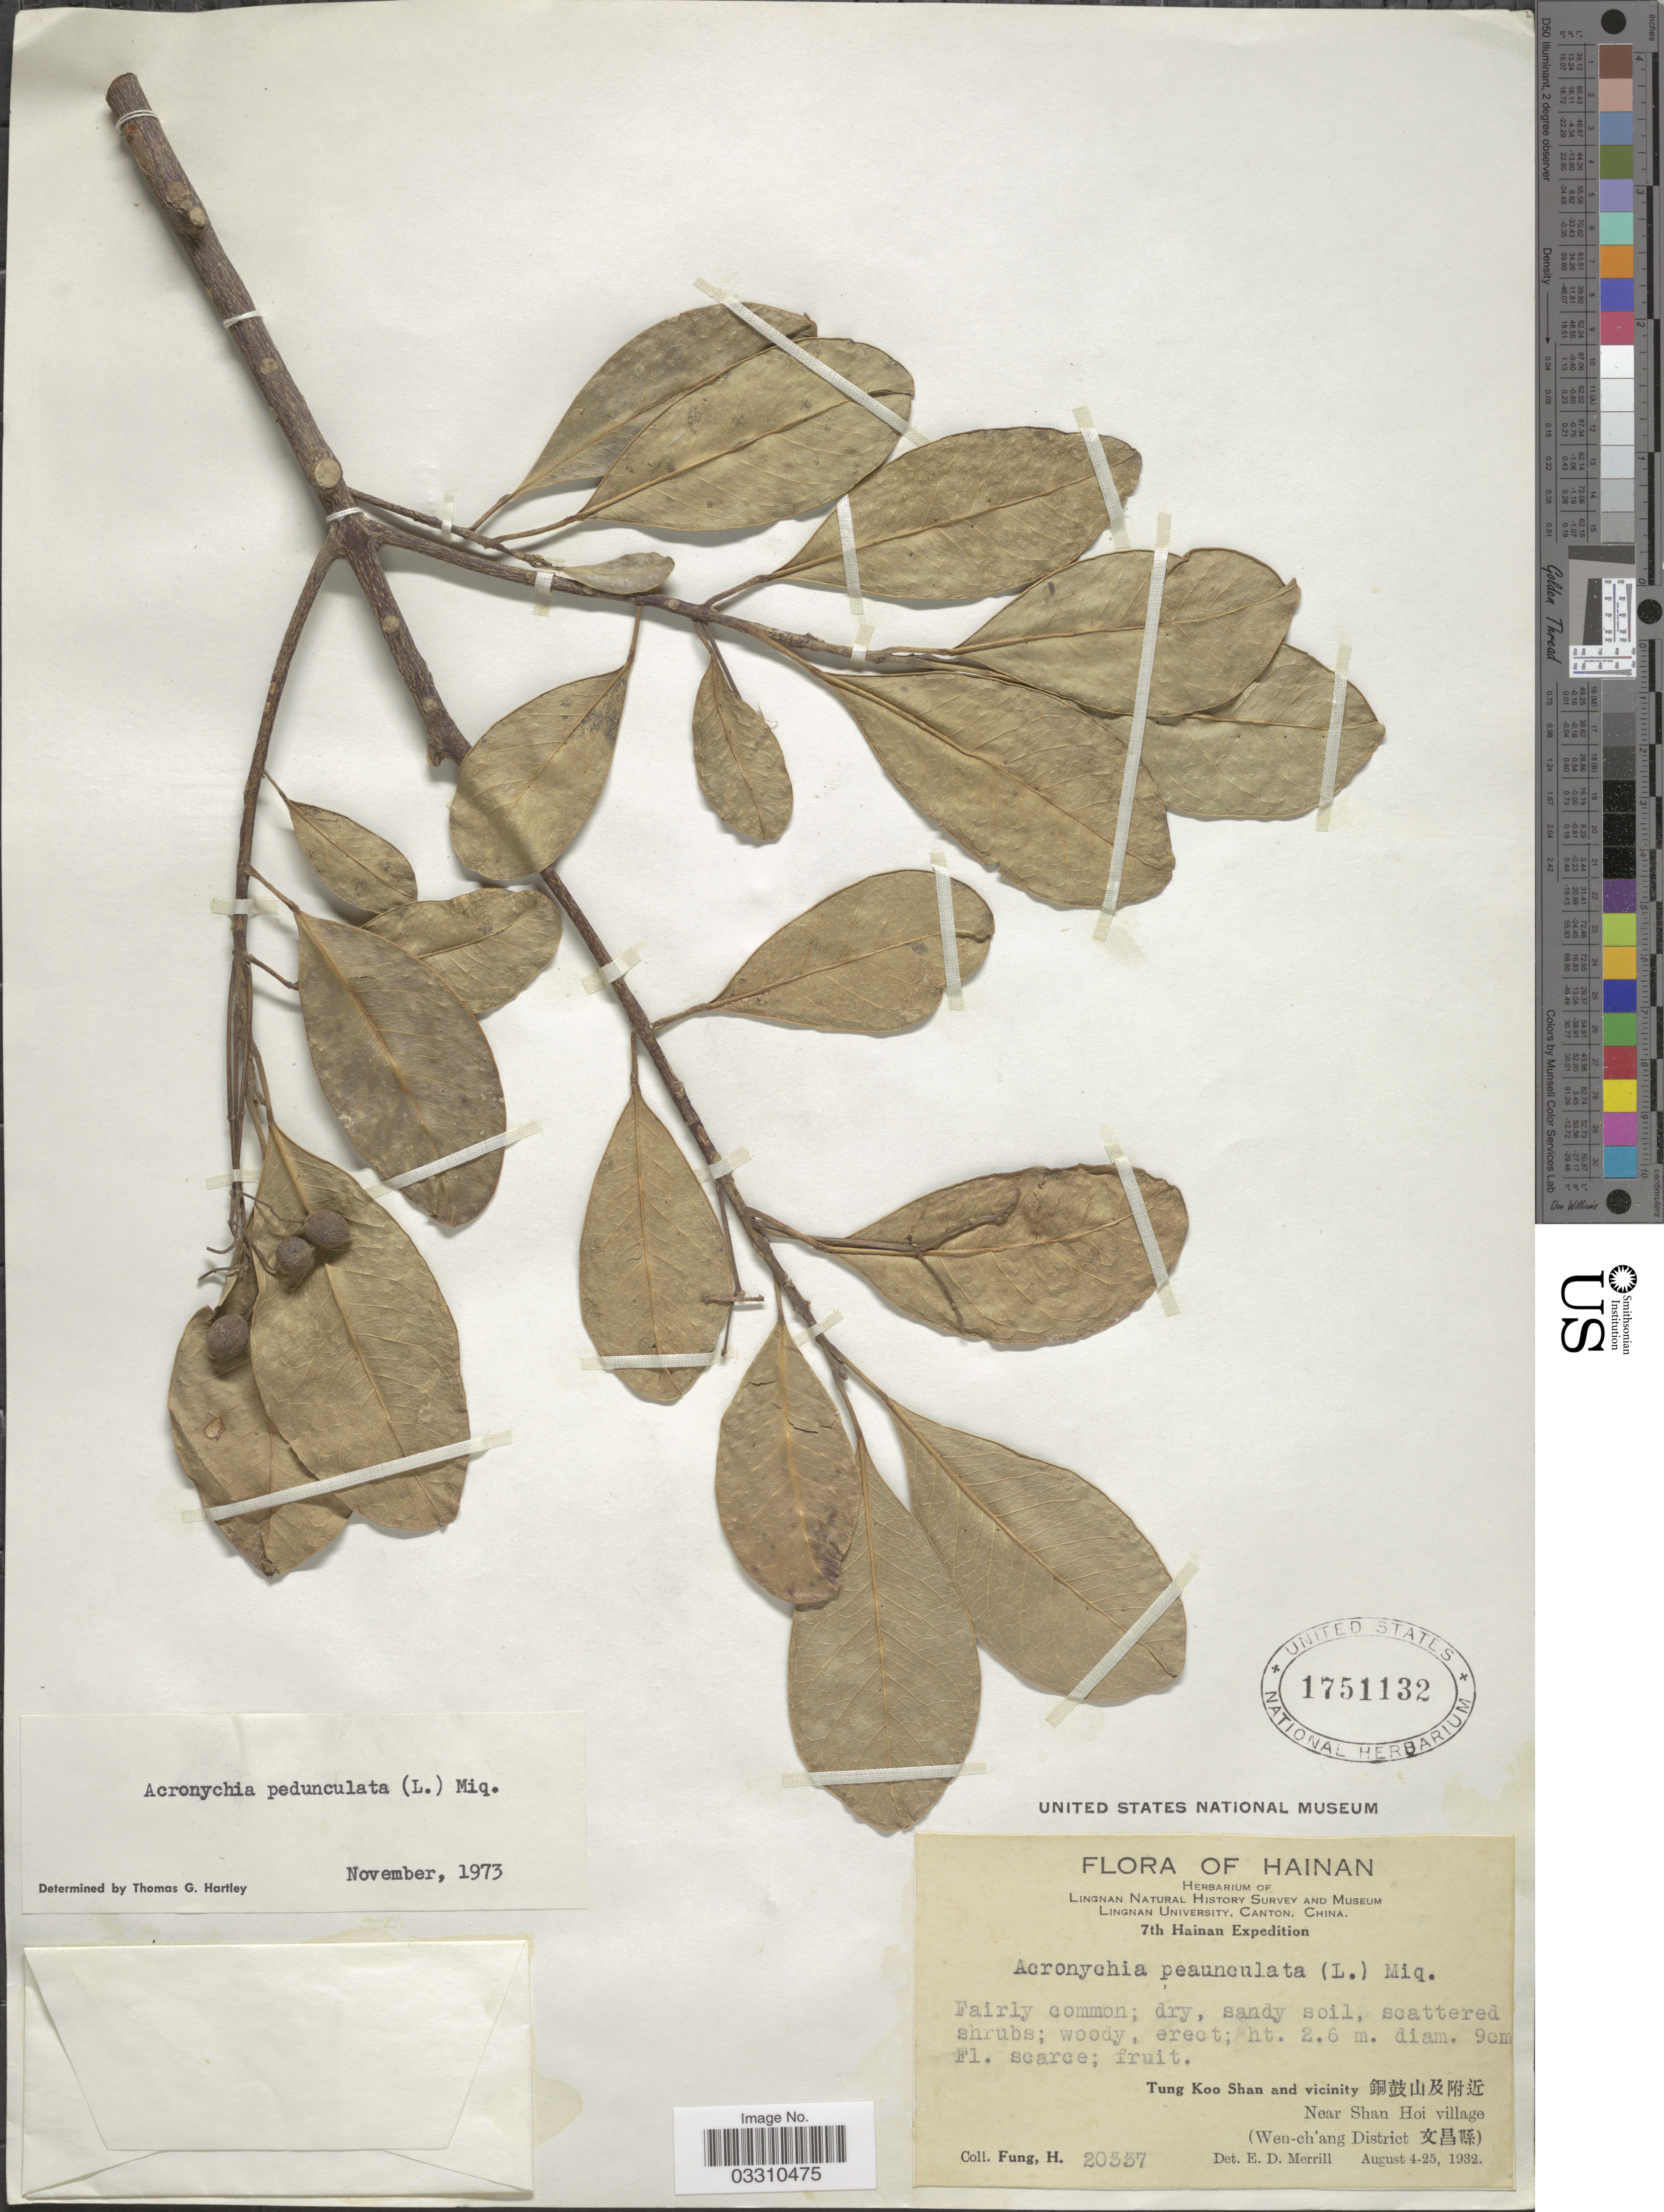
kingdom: Plantae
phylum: Tracheophyta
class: Magnoliopsida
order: Sapindales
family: Rutaceae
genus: Acronychia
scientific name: Acronychia pedunculata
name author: (L.) Miq.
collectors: H. Fung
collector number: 20337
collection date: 1932-08-04/1932-08-25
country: China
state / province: Hainan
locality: Tung Koo Shan and vicinity X, Near Shan Hoi village (Wen-ch'ang District X).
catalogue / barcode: US 1751132